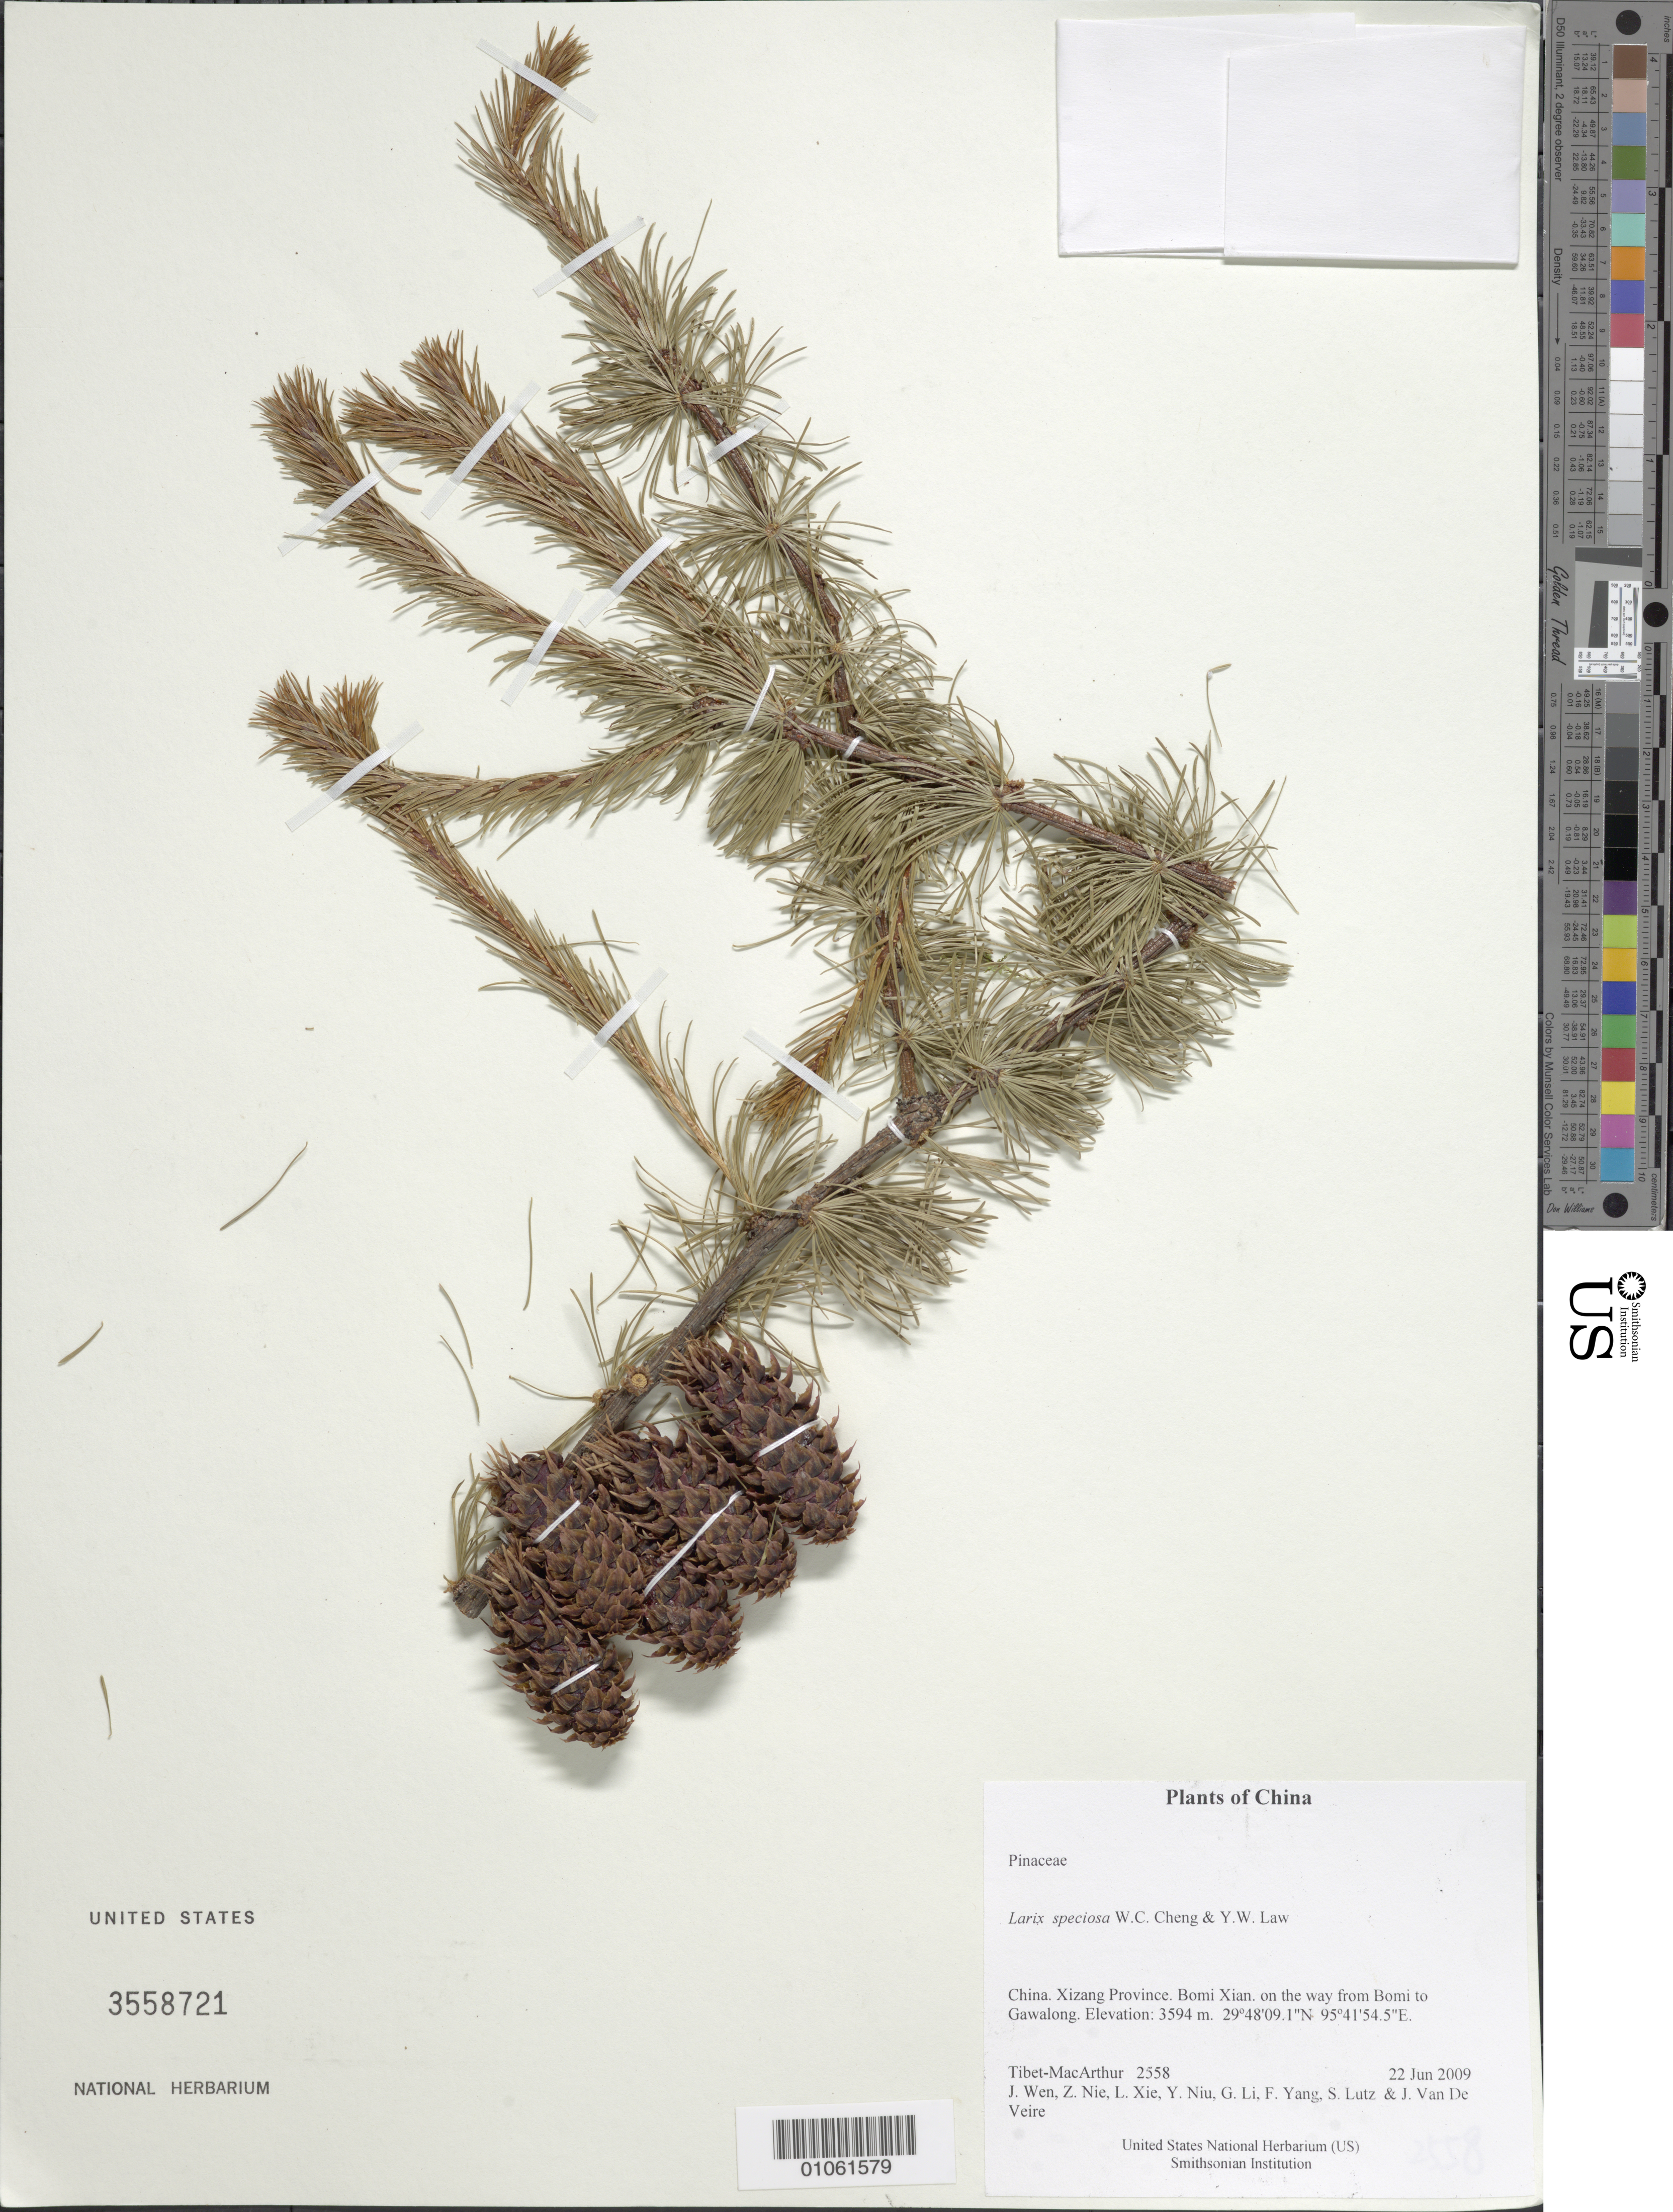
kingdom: Plantae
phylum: Tracheophyta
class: Pinopsida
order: Pinales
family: Pinaceae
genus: Larix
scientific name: Larix speciosa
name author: W.C. Cheng & Y.W. Law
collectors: Tibet-MacArthur, J. Wen, Z. Nie, L. Xie, Y. Niu, G. Li, F. Yang, S. Lutz & J. Van De Veire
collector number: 2558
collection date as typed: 22 Jun 2009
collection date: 2009-06-22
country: China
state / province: Xizang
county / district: Bomi Xian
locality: on the way from Bomi to Gawalong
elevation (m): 3594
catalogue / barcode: US 3558721